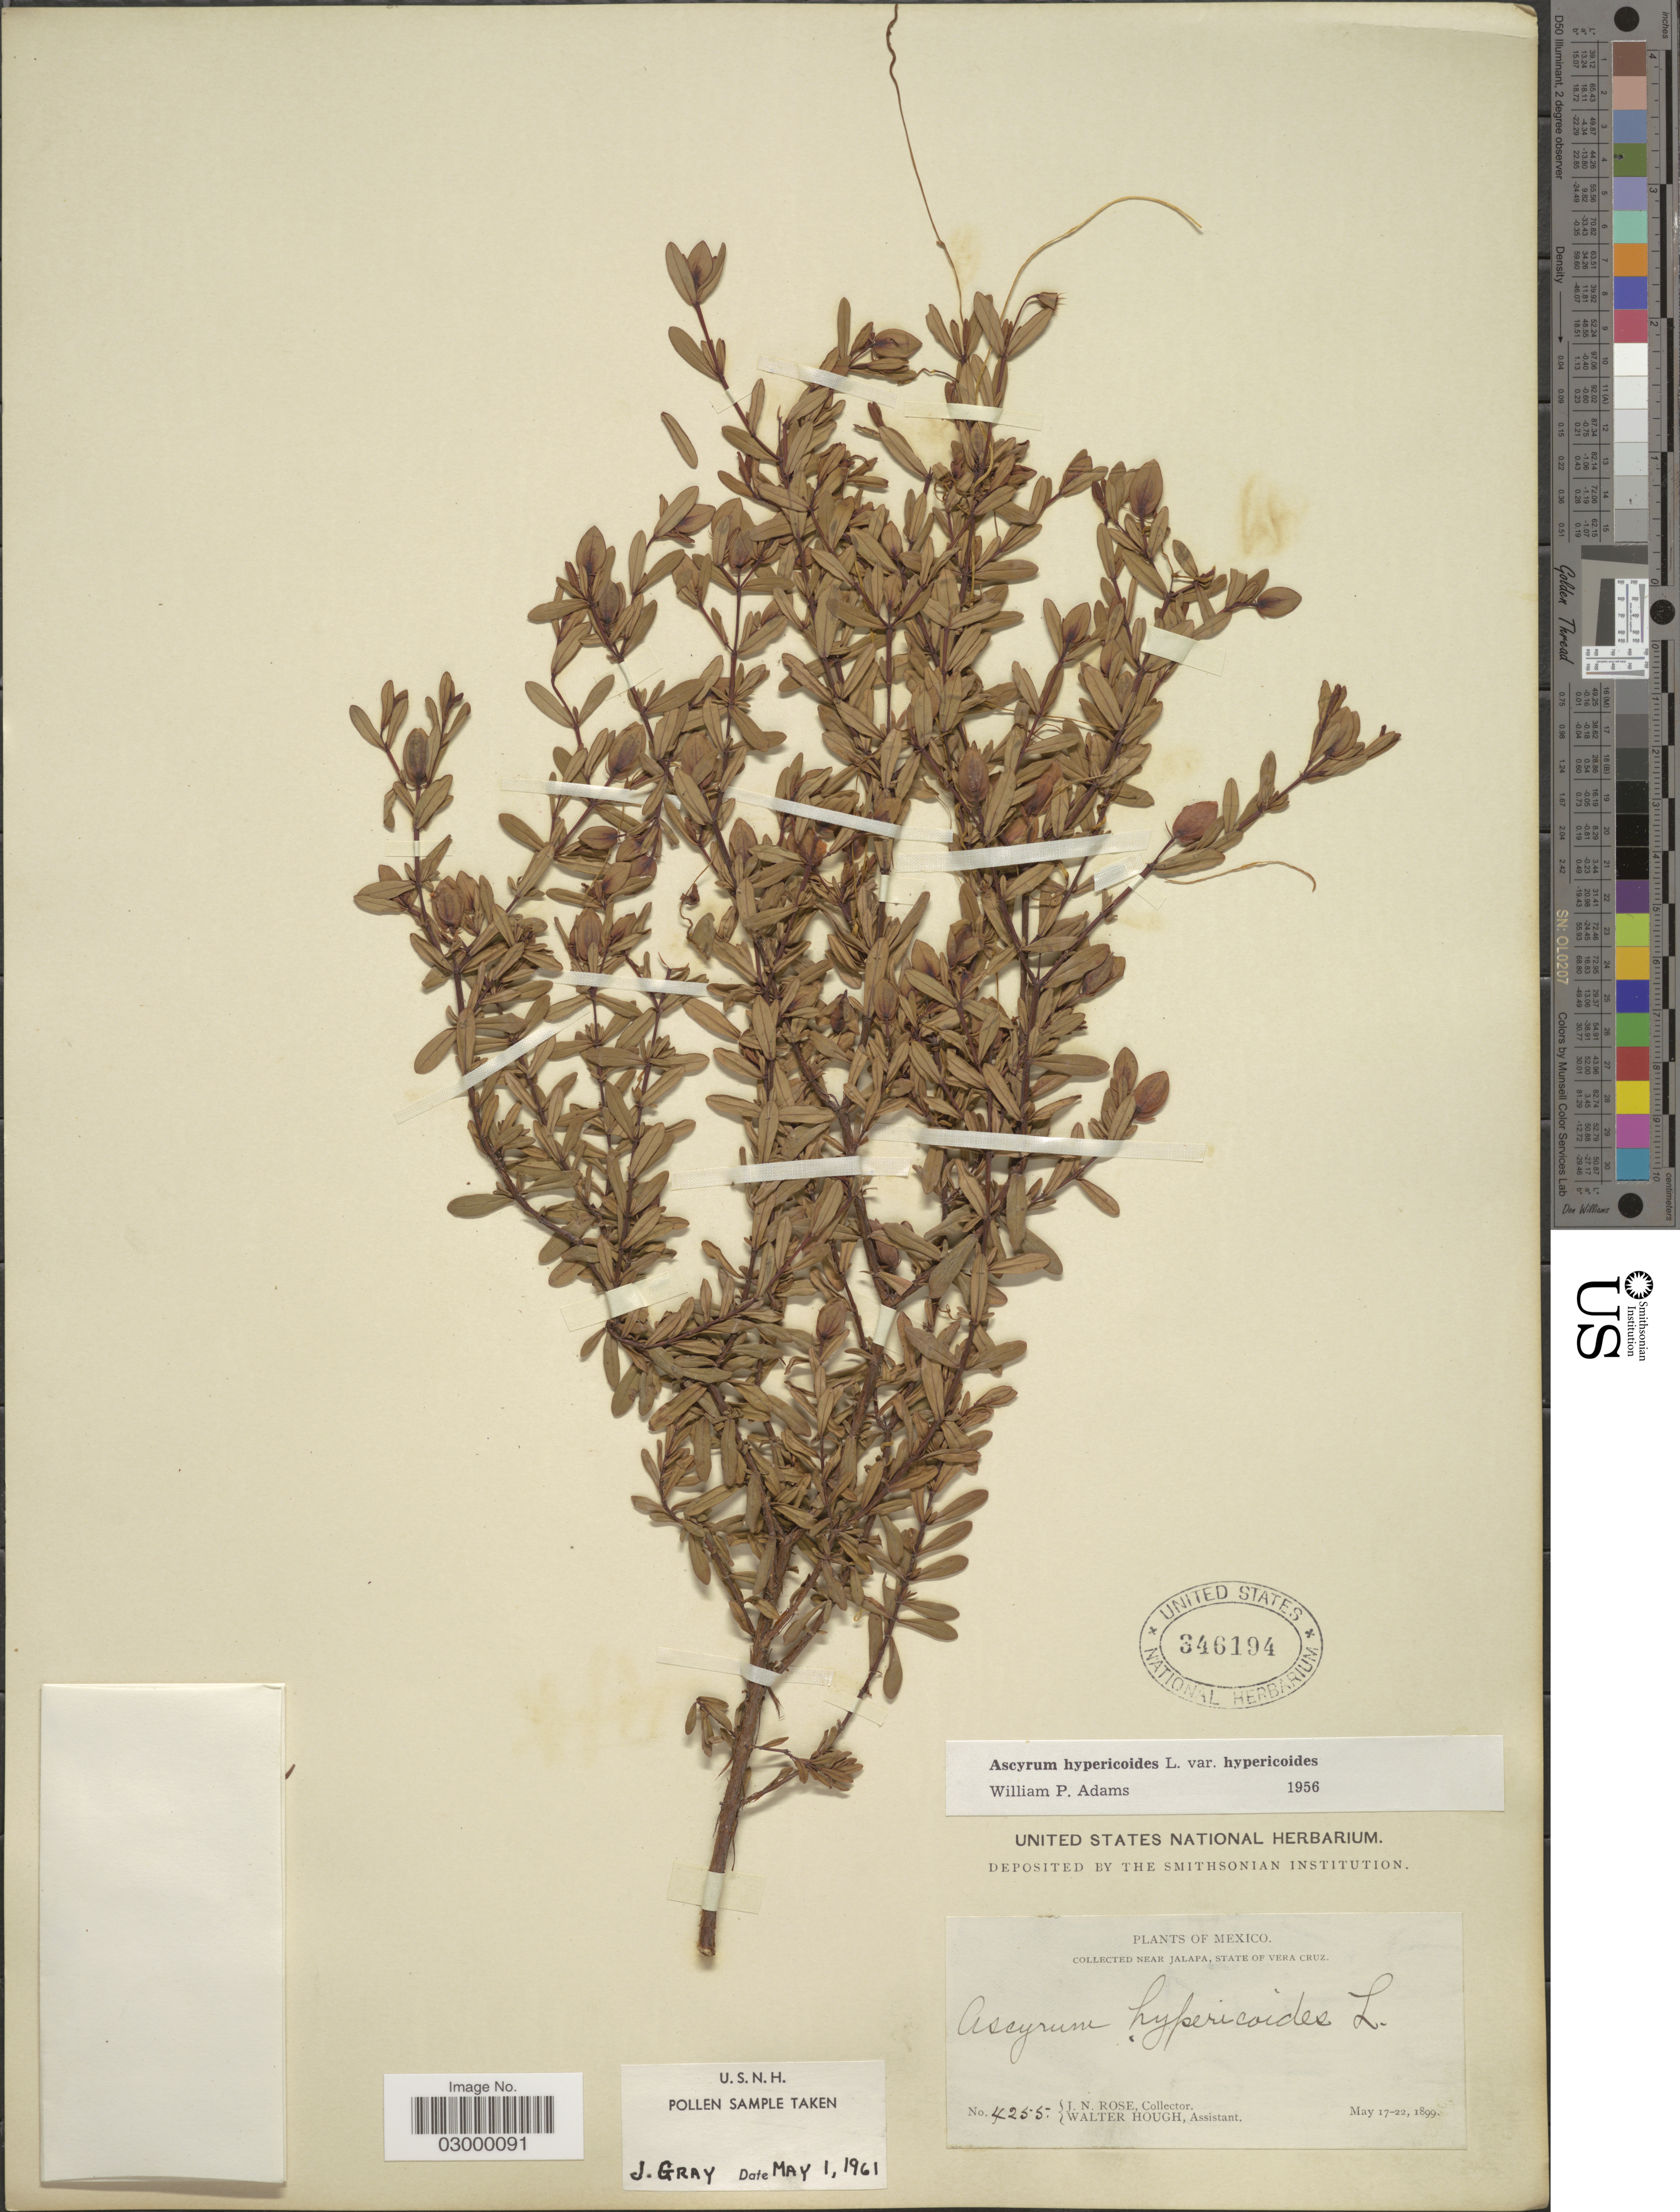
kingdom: Plantae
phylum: Tracheophyta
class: Magnoliopsida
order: Malpighiales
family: Hypericaceae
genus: Hypericum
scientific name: Hypericum hypericoides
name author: (L.) Crantz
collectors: J. N. Rose & W. Hough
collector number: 4255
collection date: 1899-05-17/1899-05-22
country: Mexico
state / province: Veracruz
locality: Near Jalapa, State of Vera Cruz.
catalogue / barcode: US 346194